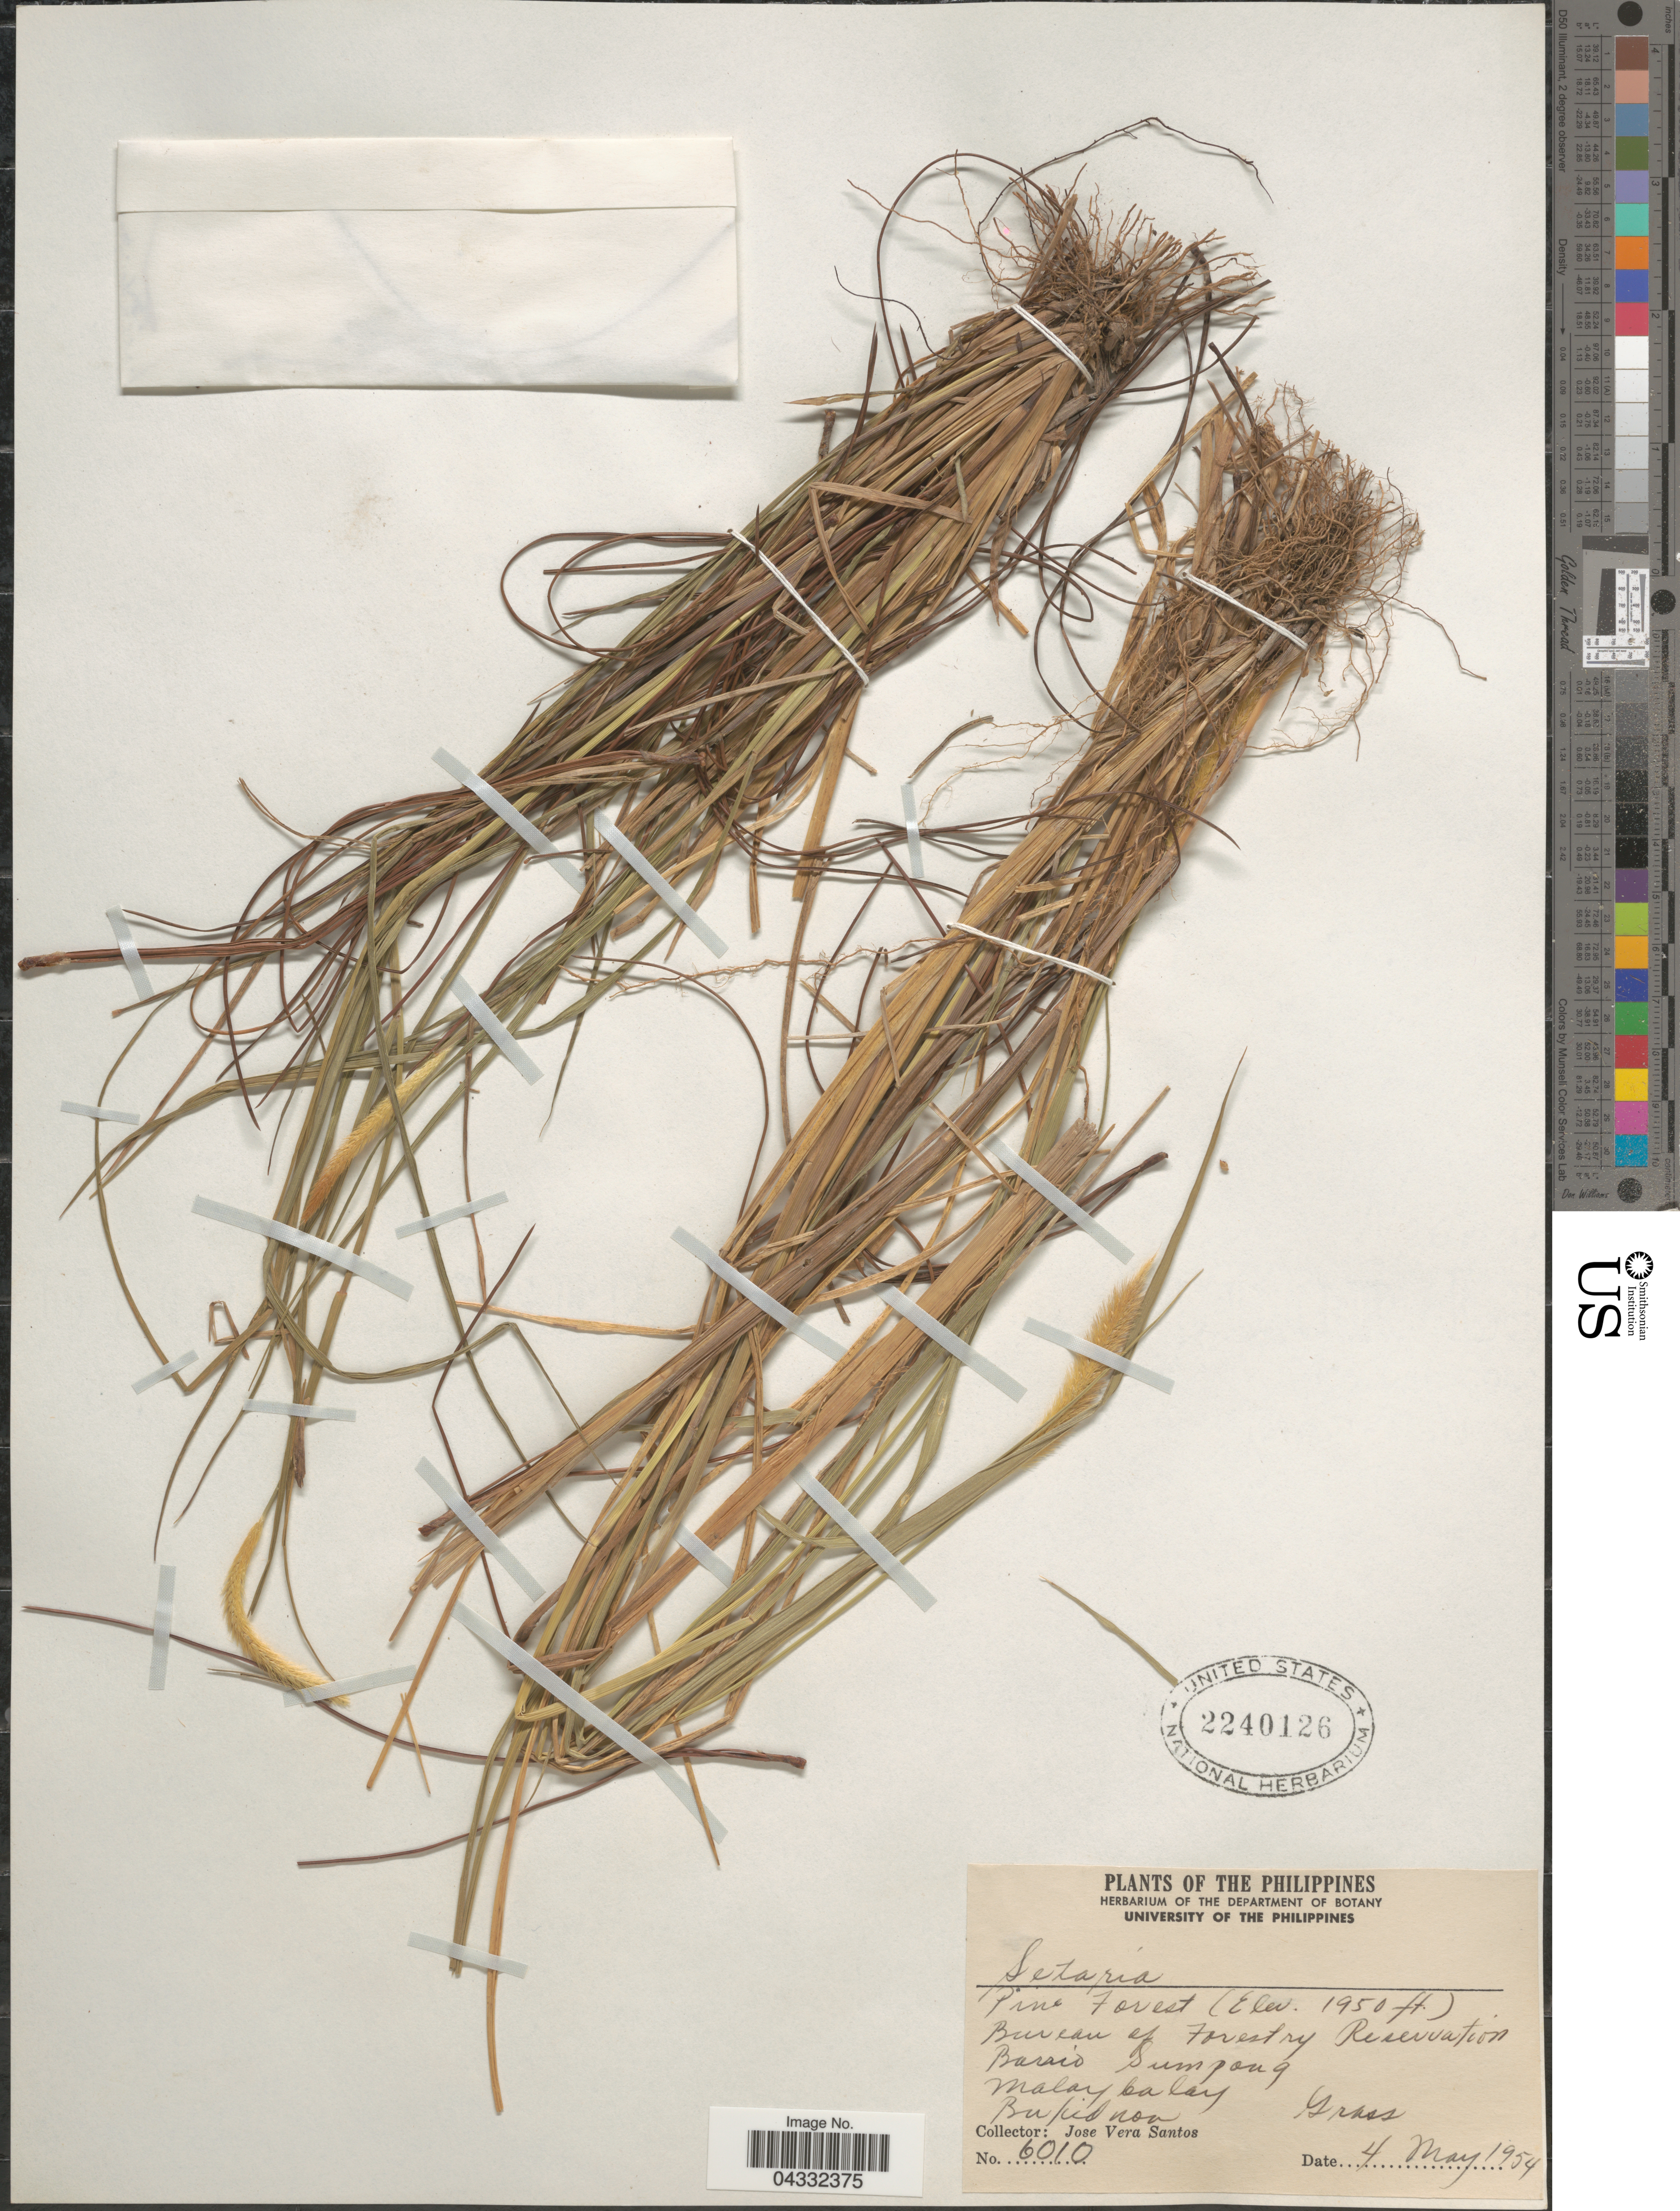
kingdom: Plantae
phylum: Tracheophyta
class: Liliopsida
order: Poales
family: Poaceae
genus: Setaria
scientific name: Setaria sp.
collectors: J. V. Santos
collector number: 6010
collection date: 1954-05-04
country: Philippines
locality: Pine Forest. Bureau of Forestry Reservation. Baraio Sumpong. Malay Calay. Bukidnon.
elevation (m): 594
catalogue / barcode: US 2240126